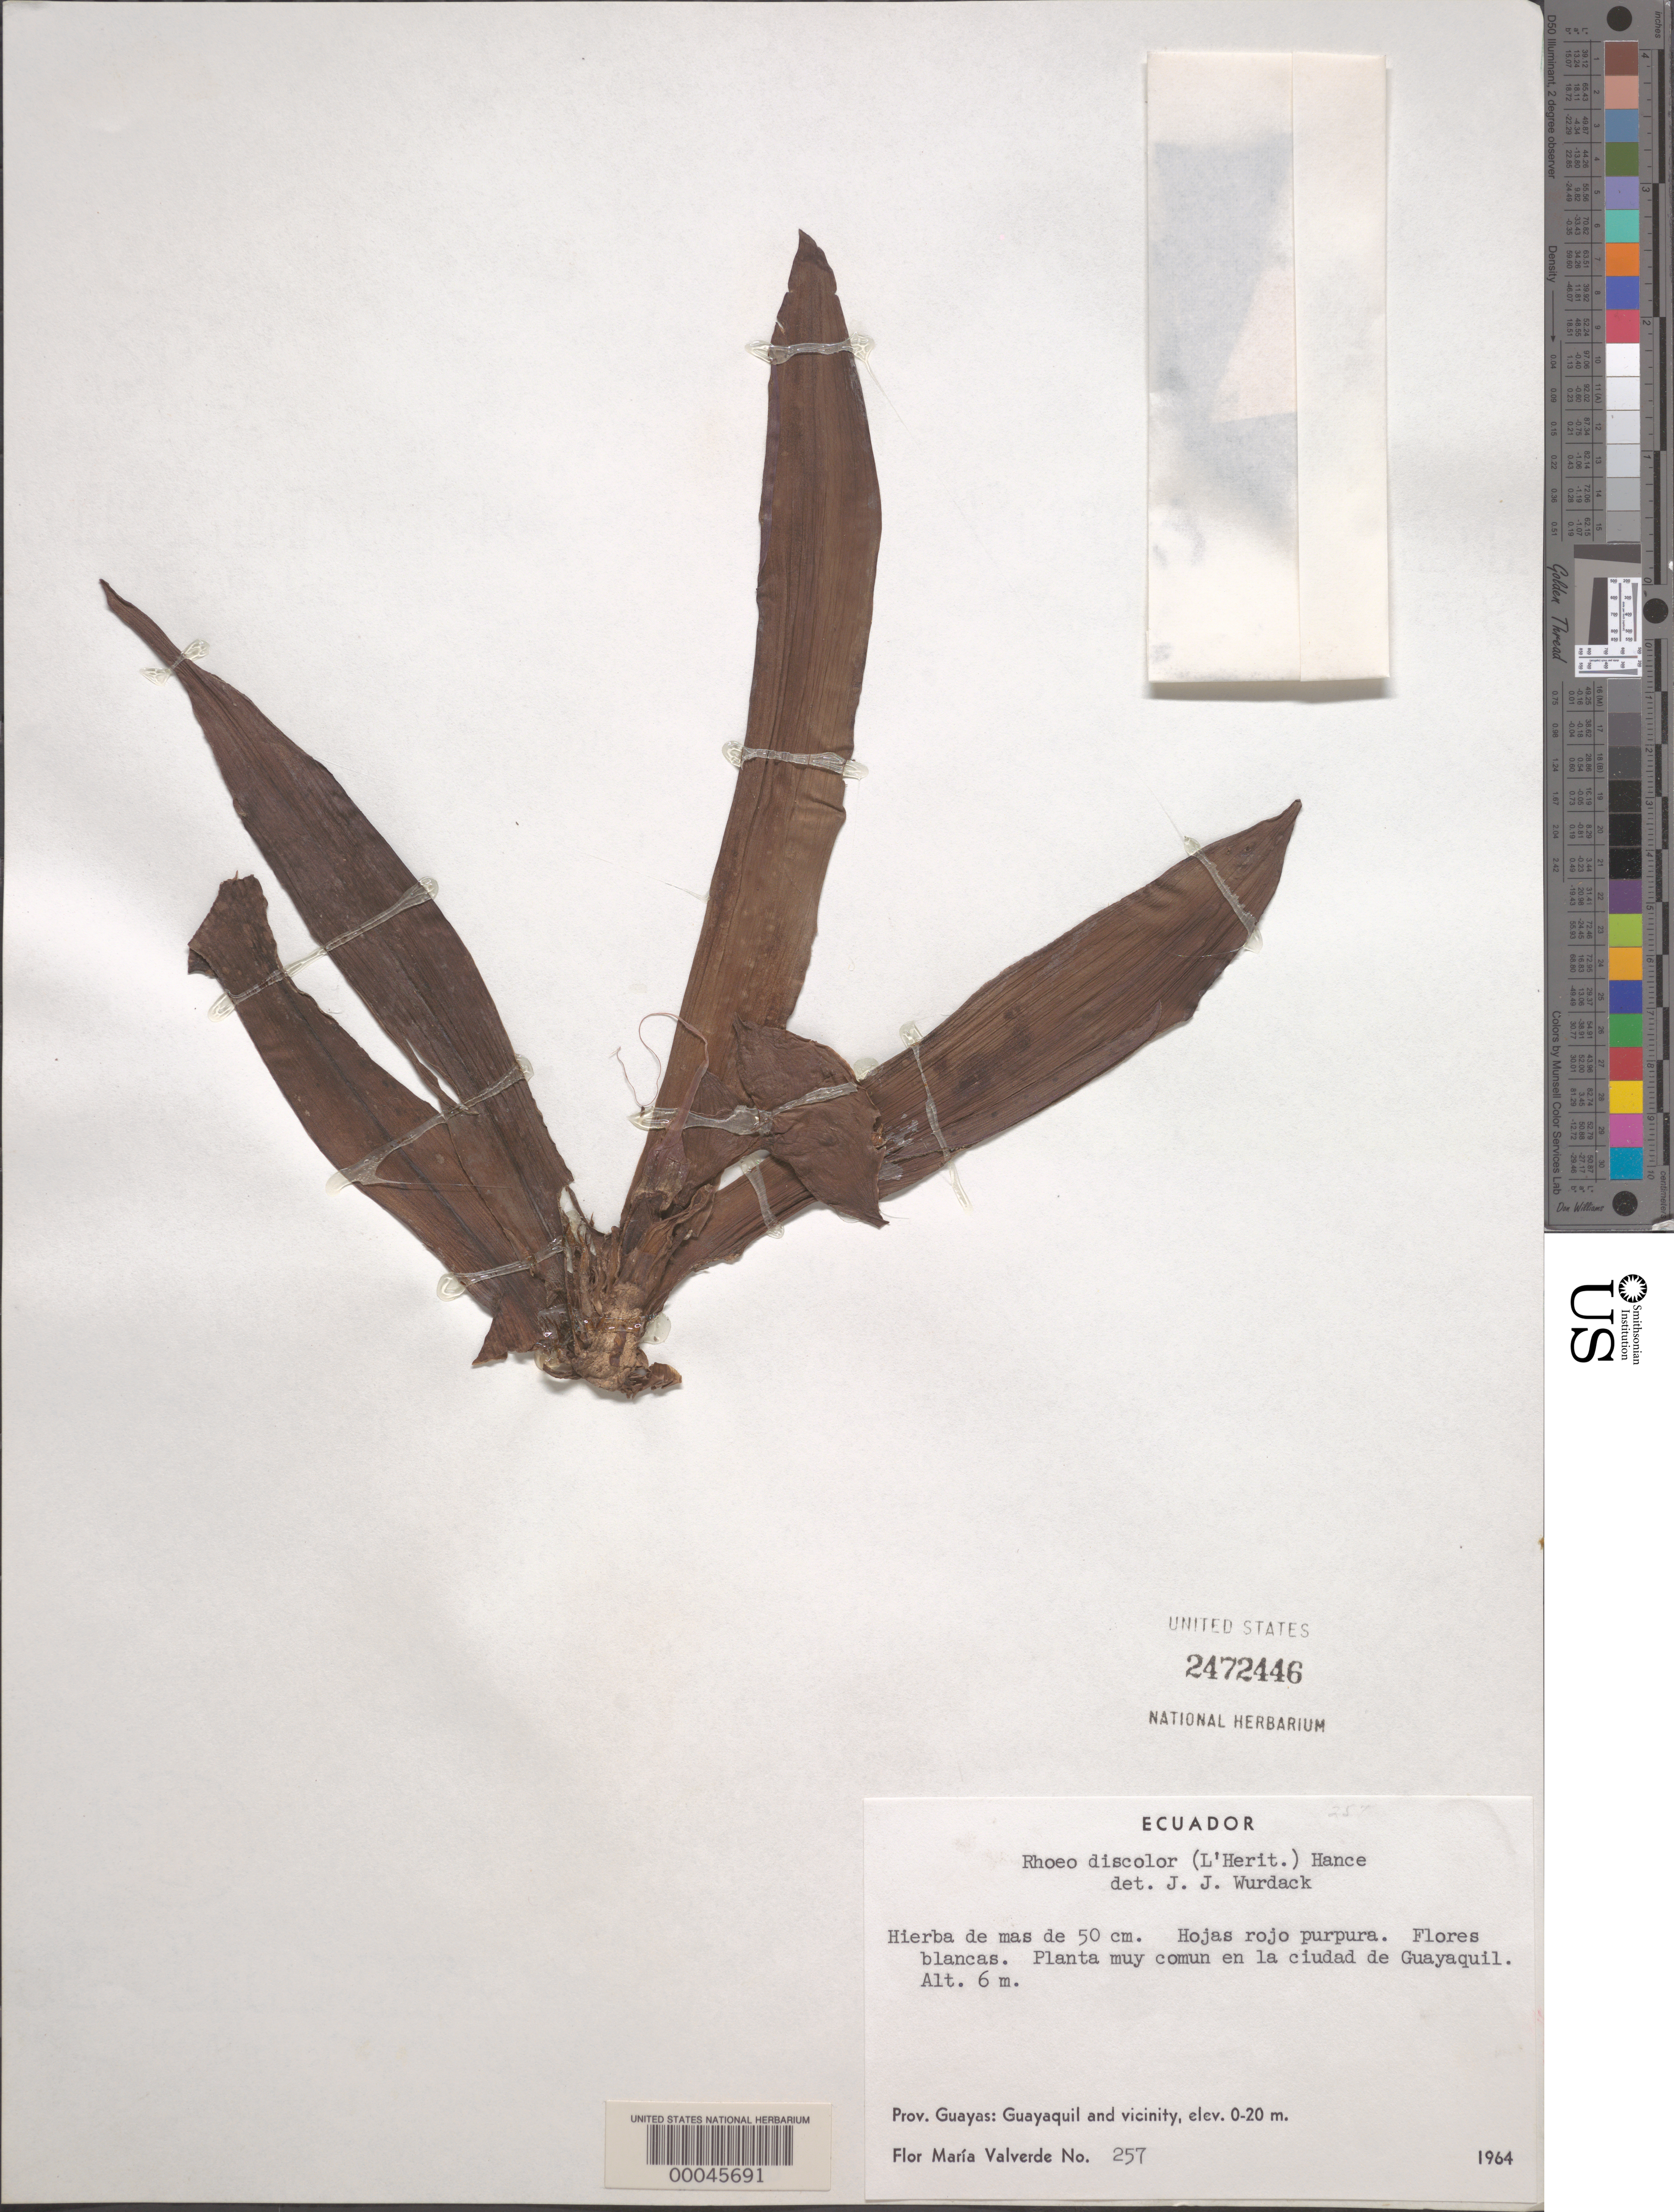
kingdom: Plantae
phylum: Tracheophyta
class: Liliopsida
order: Commelinales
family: Commelinaceae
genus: Tradescantia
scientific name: Tradescantia spathacea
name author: Sw.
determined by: Strong, Mark T., (BOT), Smithsonian Institution - National Museum of Natural History (UNITED STATES)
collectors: V. Badillo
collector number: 257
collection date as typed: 1964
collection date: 1964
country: Ecuador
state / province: Guayas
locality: Guayaquil, Haciendo Bonchna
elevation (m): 1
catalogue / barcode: US 2472446